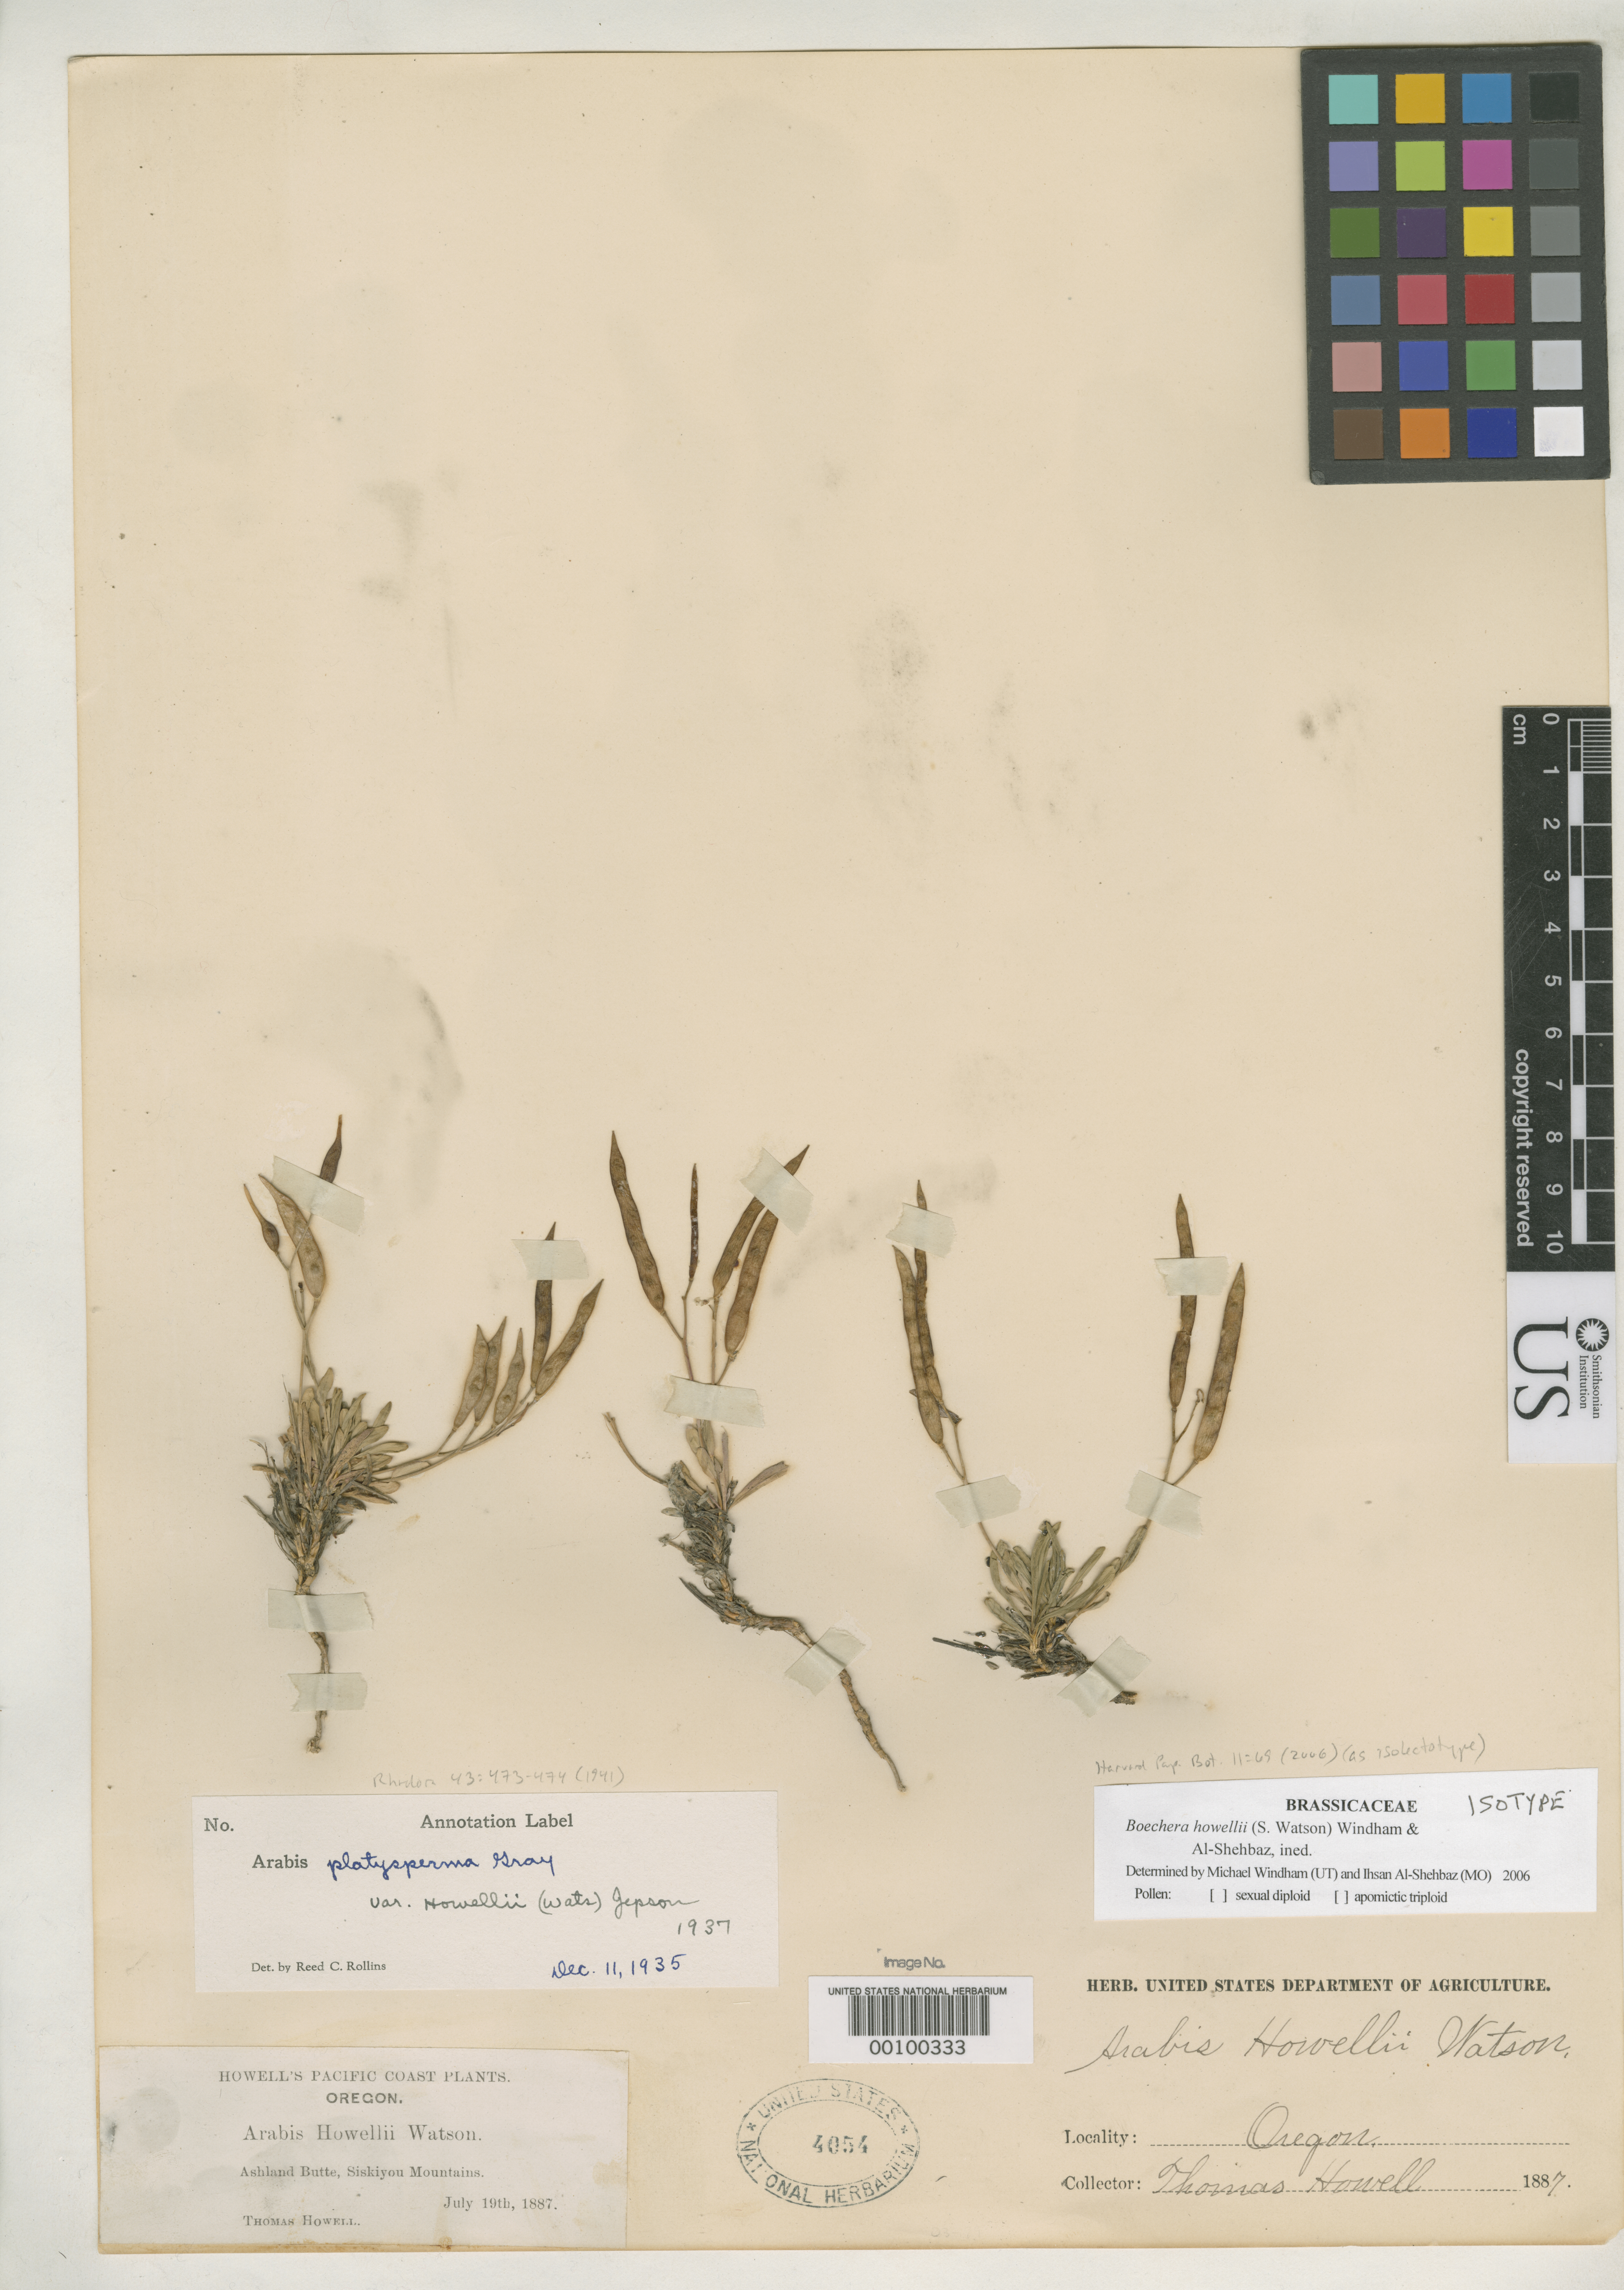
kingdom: Plantae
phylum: Tracheophyta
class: Magnoliopsida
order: Brassicales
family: Brassicaceae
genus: Arabis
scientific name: Arabis howellii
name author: S. Watson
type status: Isolectotype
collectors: T. J. Howell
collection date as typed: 19 Jul 1887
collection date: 1887-07-19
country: United States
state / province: Oregon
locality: Ashland Butte, Siskiyou Mountains.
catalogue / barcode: US 4054